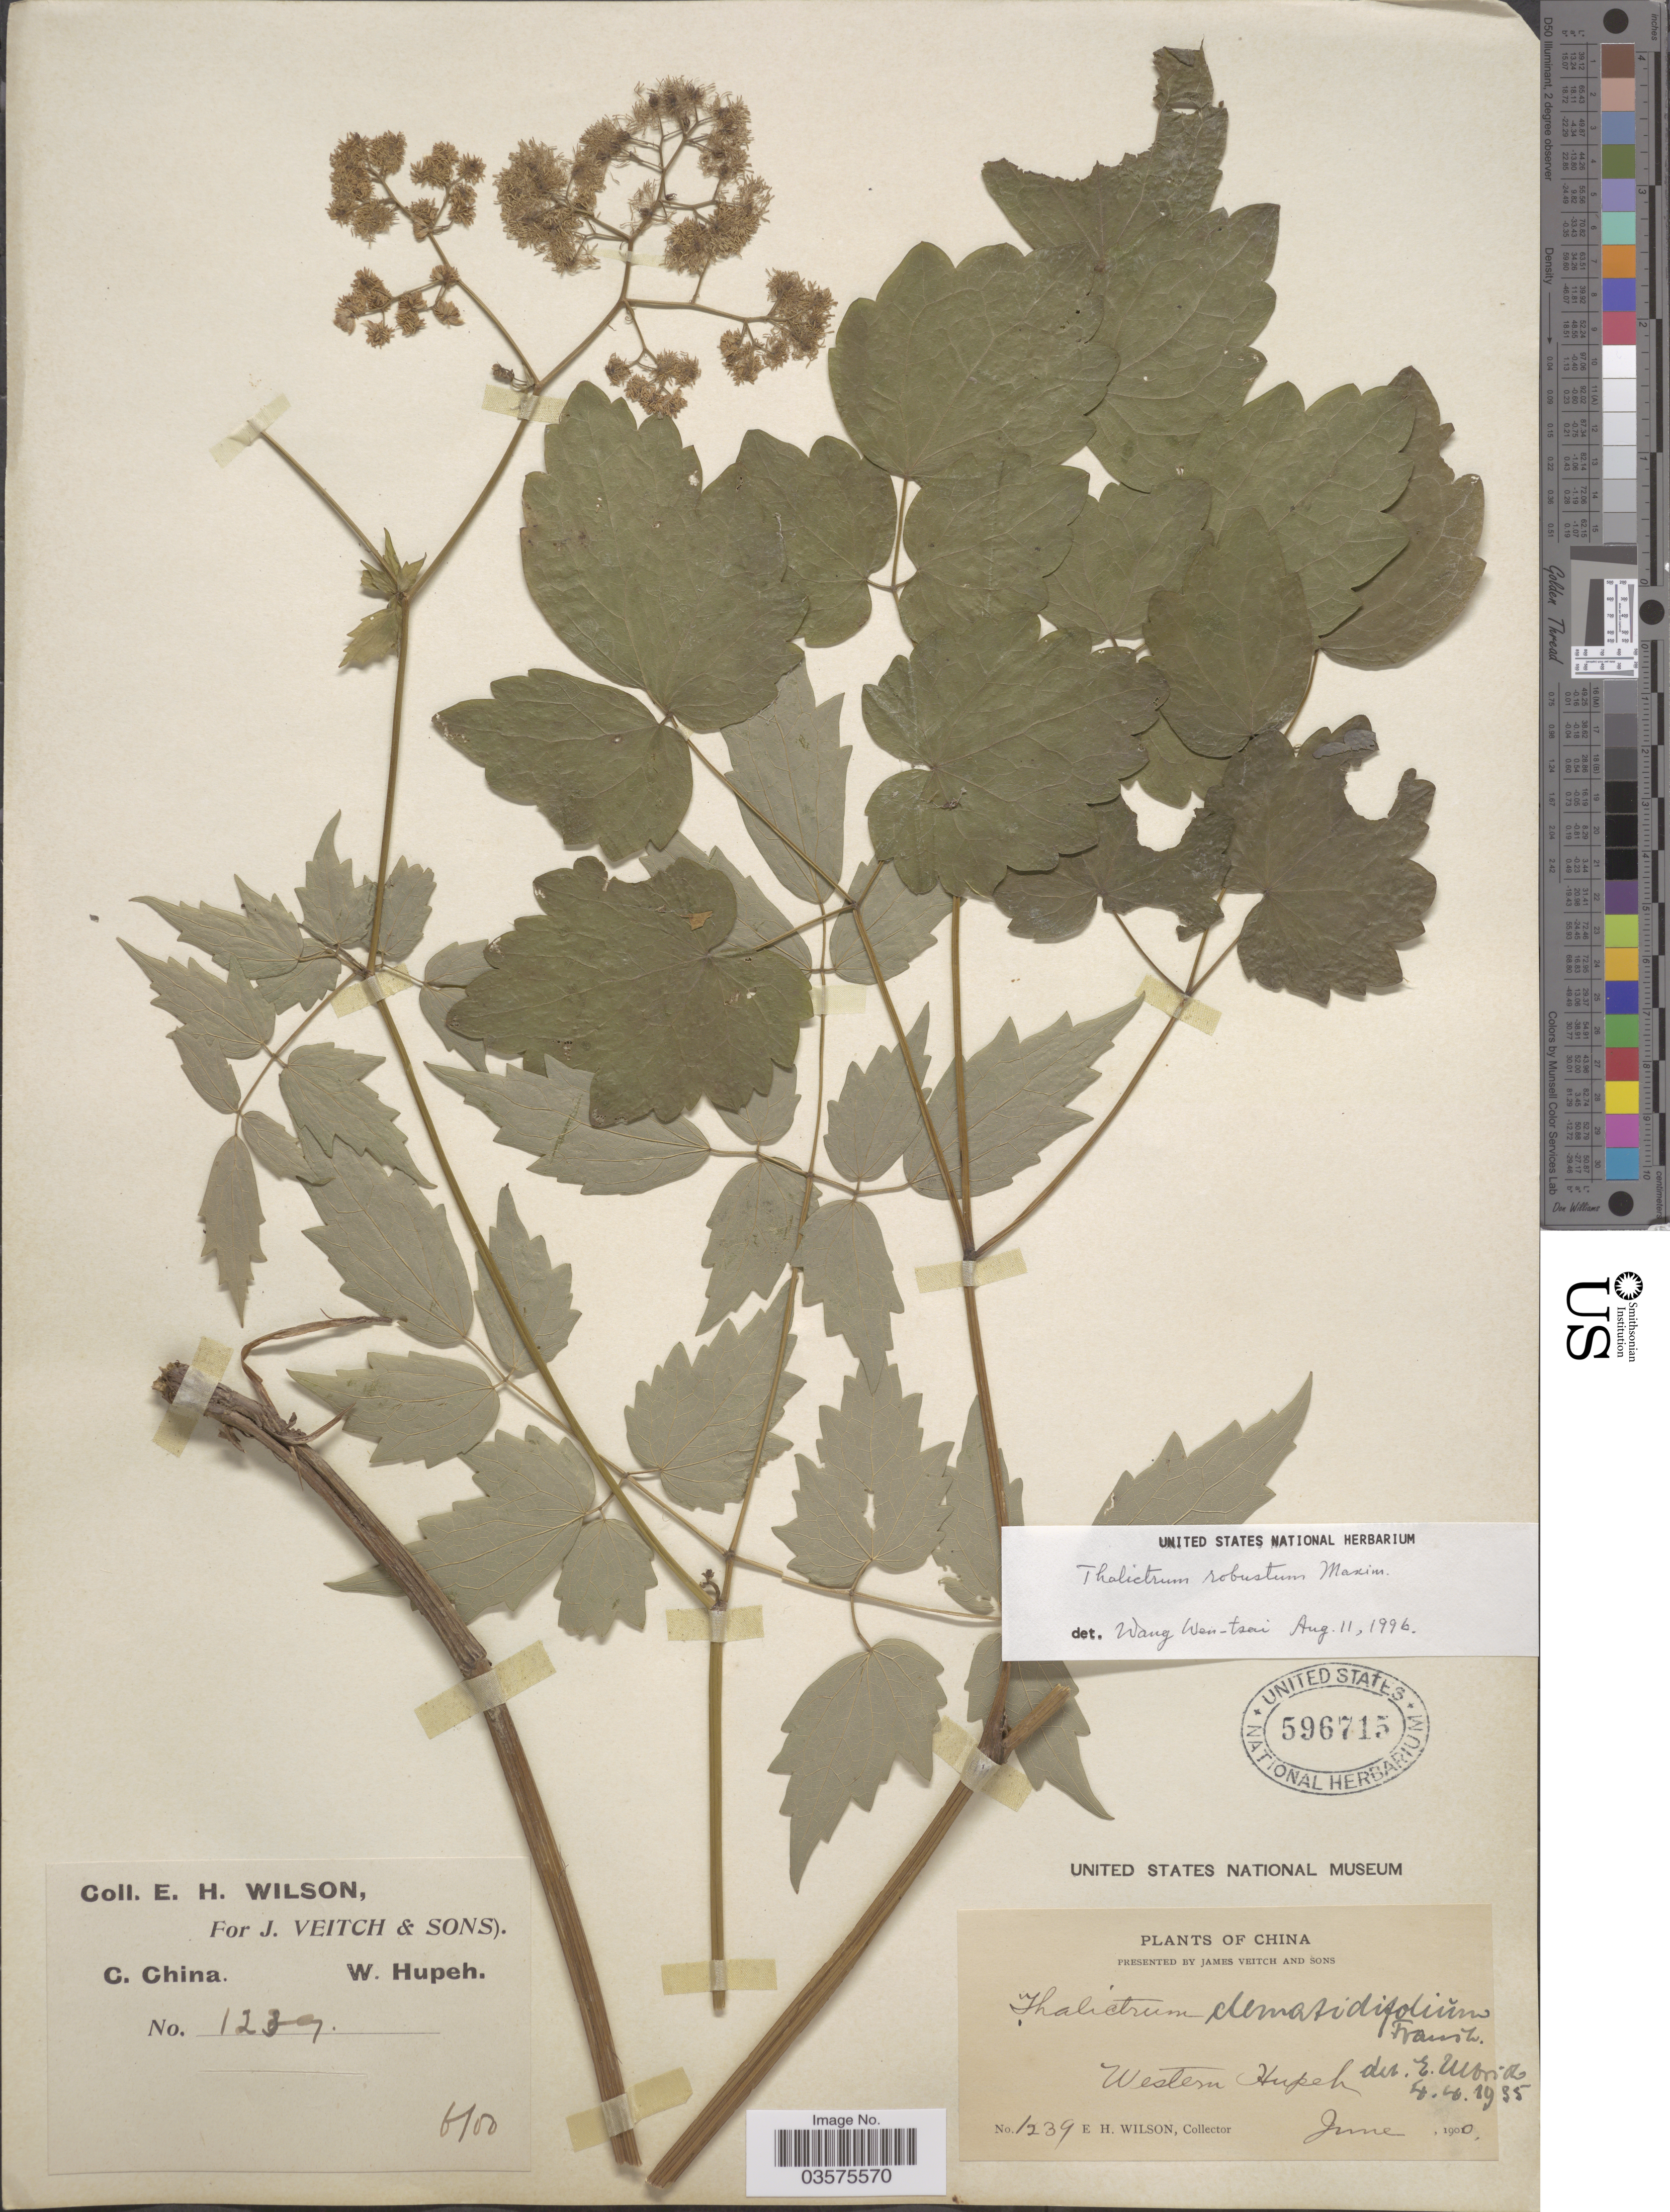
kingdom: Plantae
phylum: Tracheophyta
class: Magnoliopsida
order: Ranunculales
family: Ranunculaceae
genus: Thalictrum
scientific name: Thalictrum robustum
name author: Maxim.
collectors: E. Wilson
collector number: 1239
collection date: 1900-06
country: China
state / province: Hubei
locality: C. China. W. Hupeh. Western Hupeh.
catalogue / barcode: US 596715